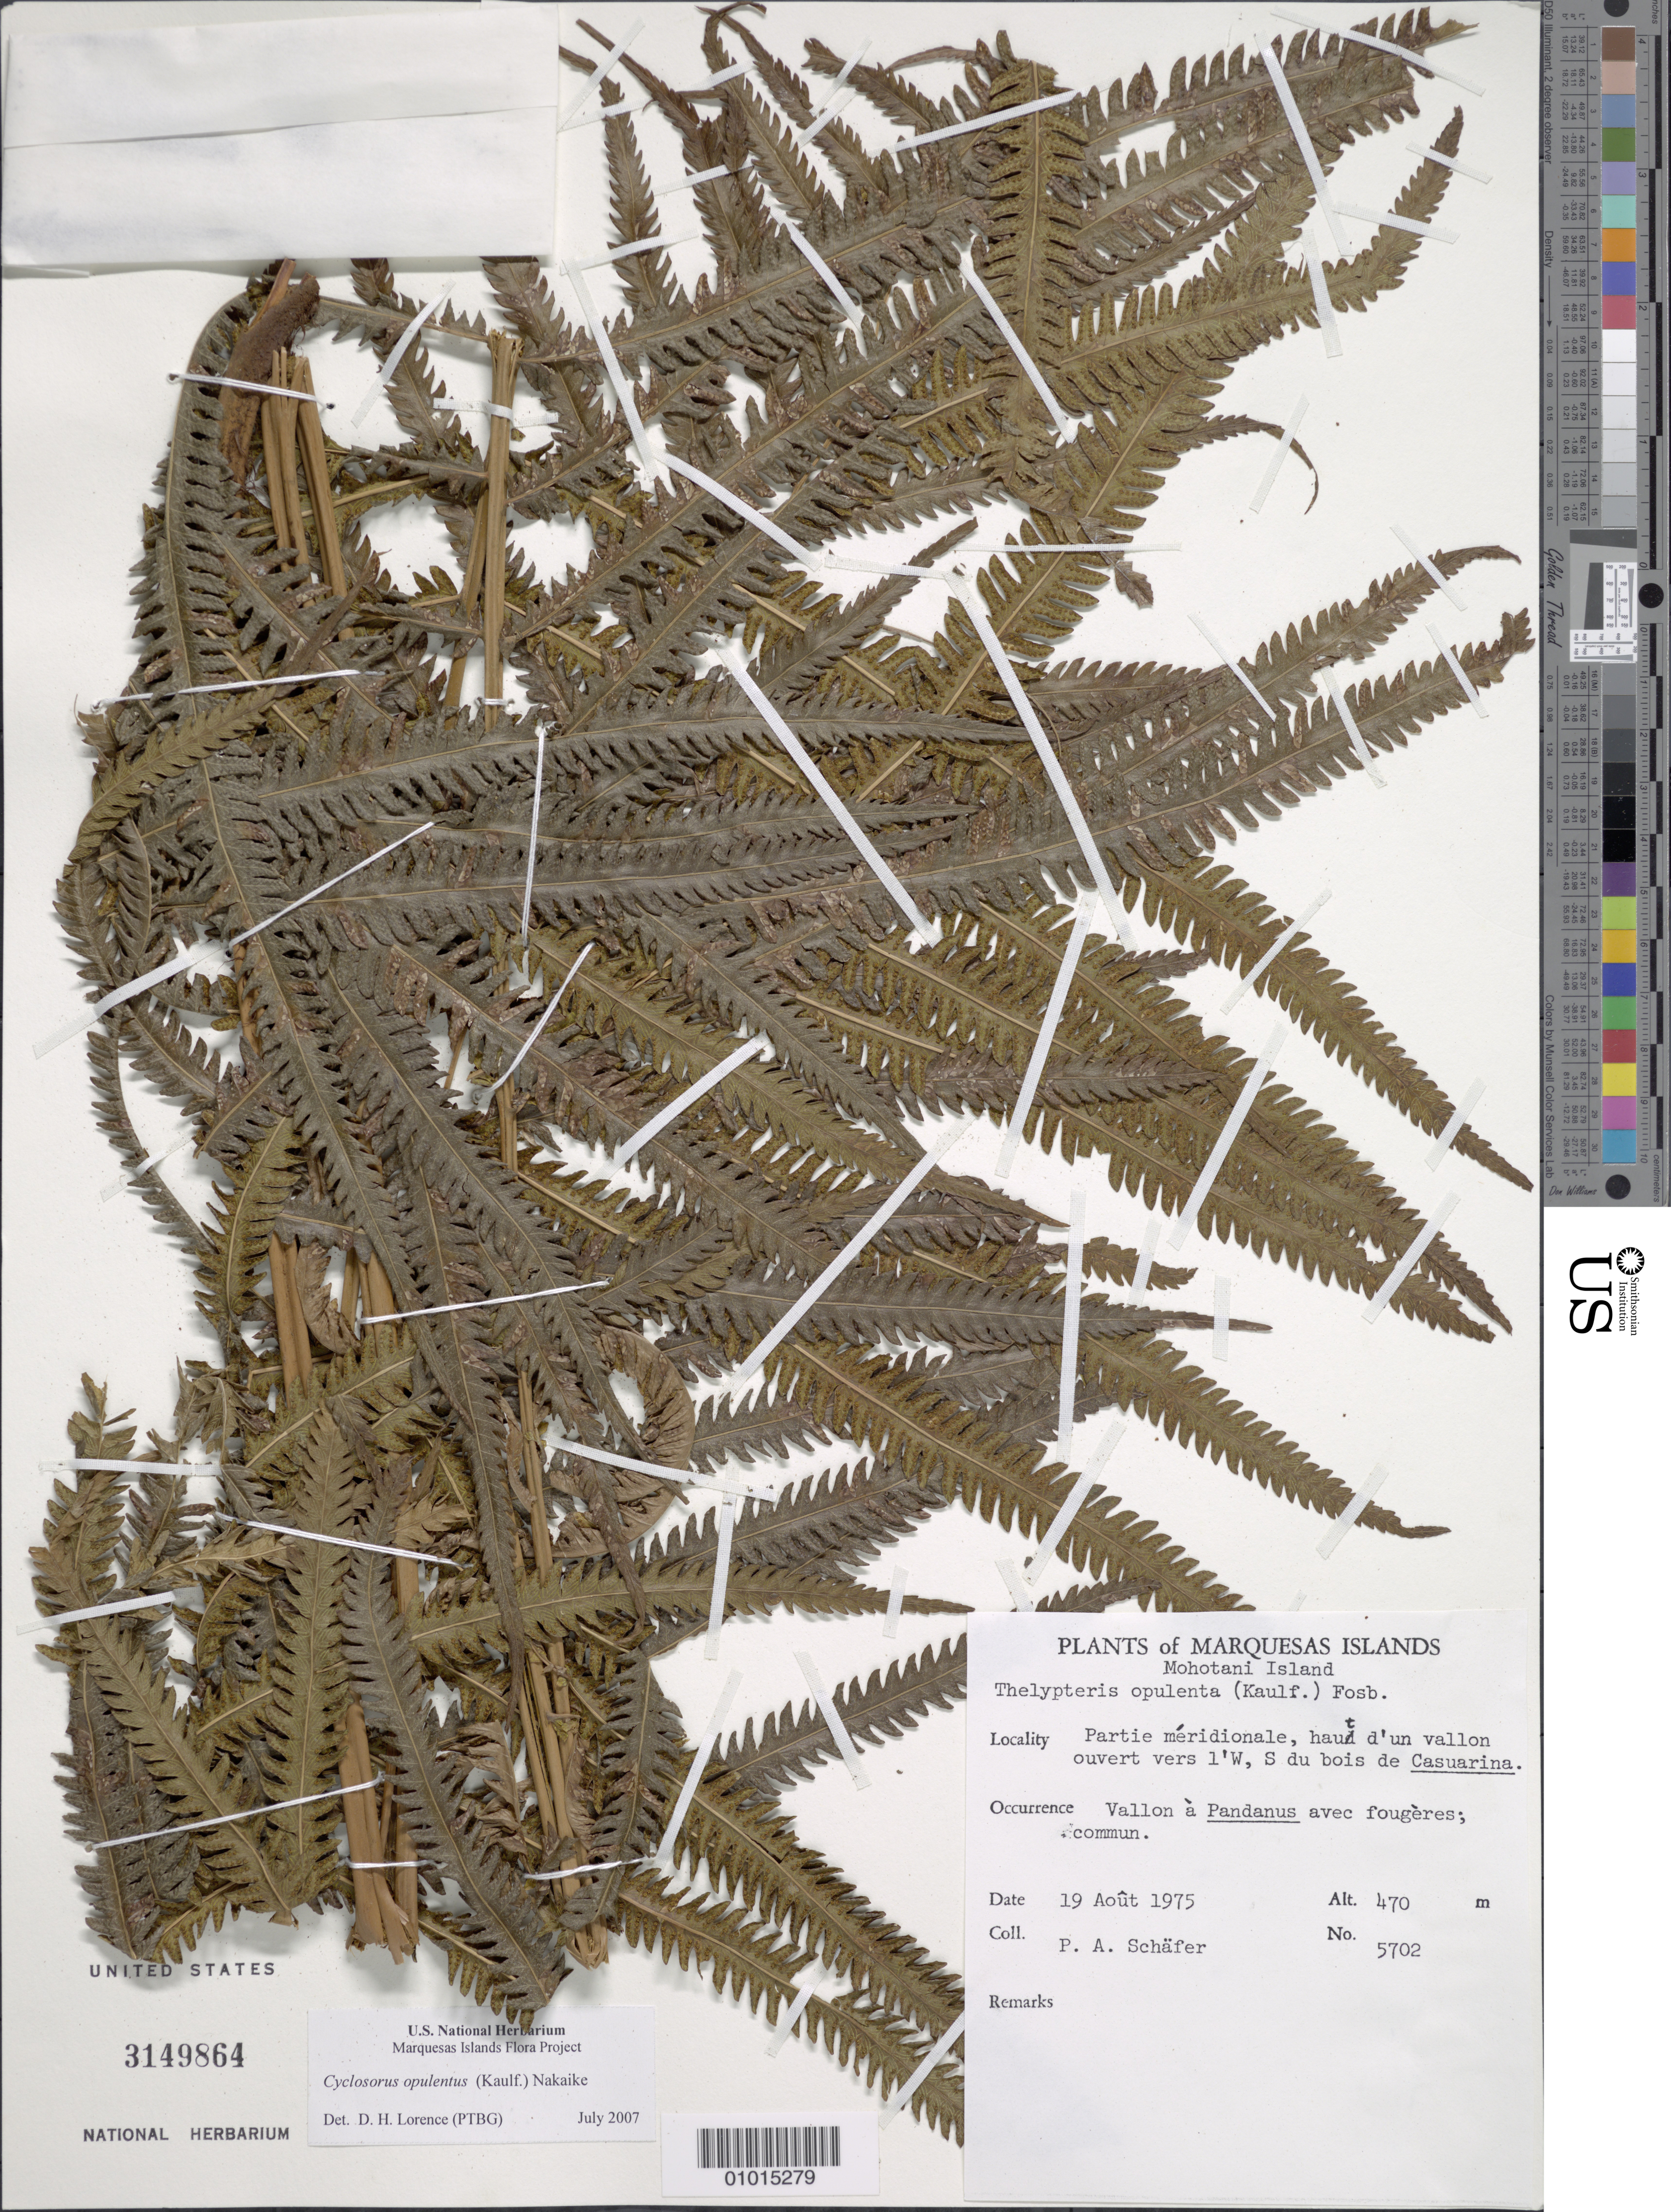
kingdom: Plantae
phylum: Tracheophyta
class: Polypodiopsida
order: Polypodiales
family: Thelypteridaceae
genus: Amphineuron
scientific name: Amphineuron opulentum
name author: (Kaulf.) Holttum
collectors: P. A. Schäfer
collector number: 5702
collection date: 1975-08-19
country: French Polynesia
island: Mohotani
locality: Partie méridionale, haut d'un vallon ouvert vers l'W, S du bois de Casuarina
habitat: Vallon à Pandanus avec fougères; commun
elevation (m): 470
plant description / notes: = Amphineuron opulentum(Kaulf.) Holtt.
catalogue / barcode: US 3149864